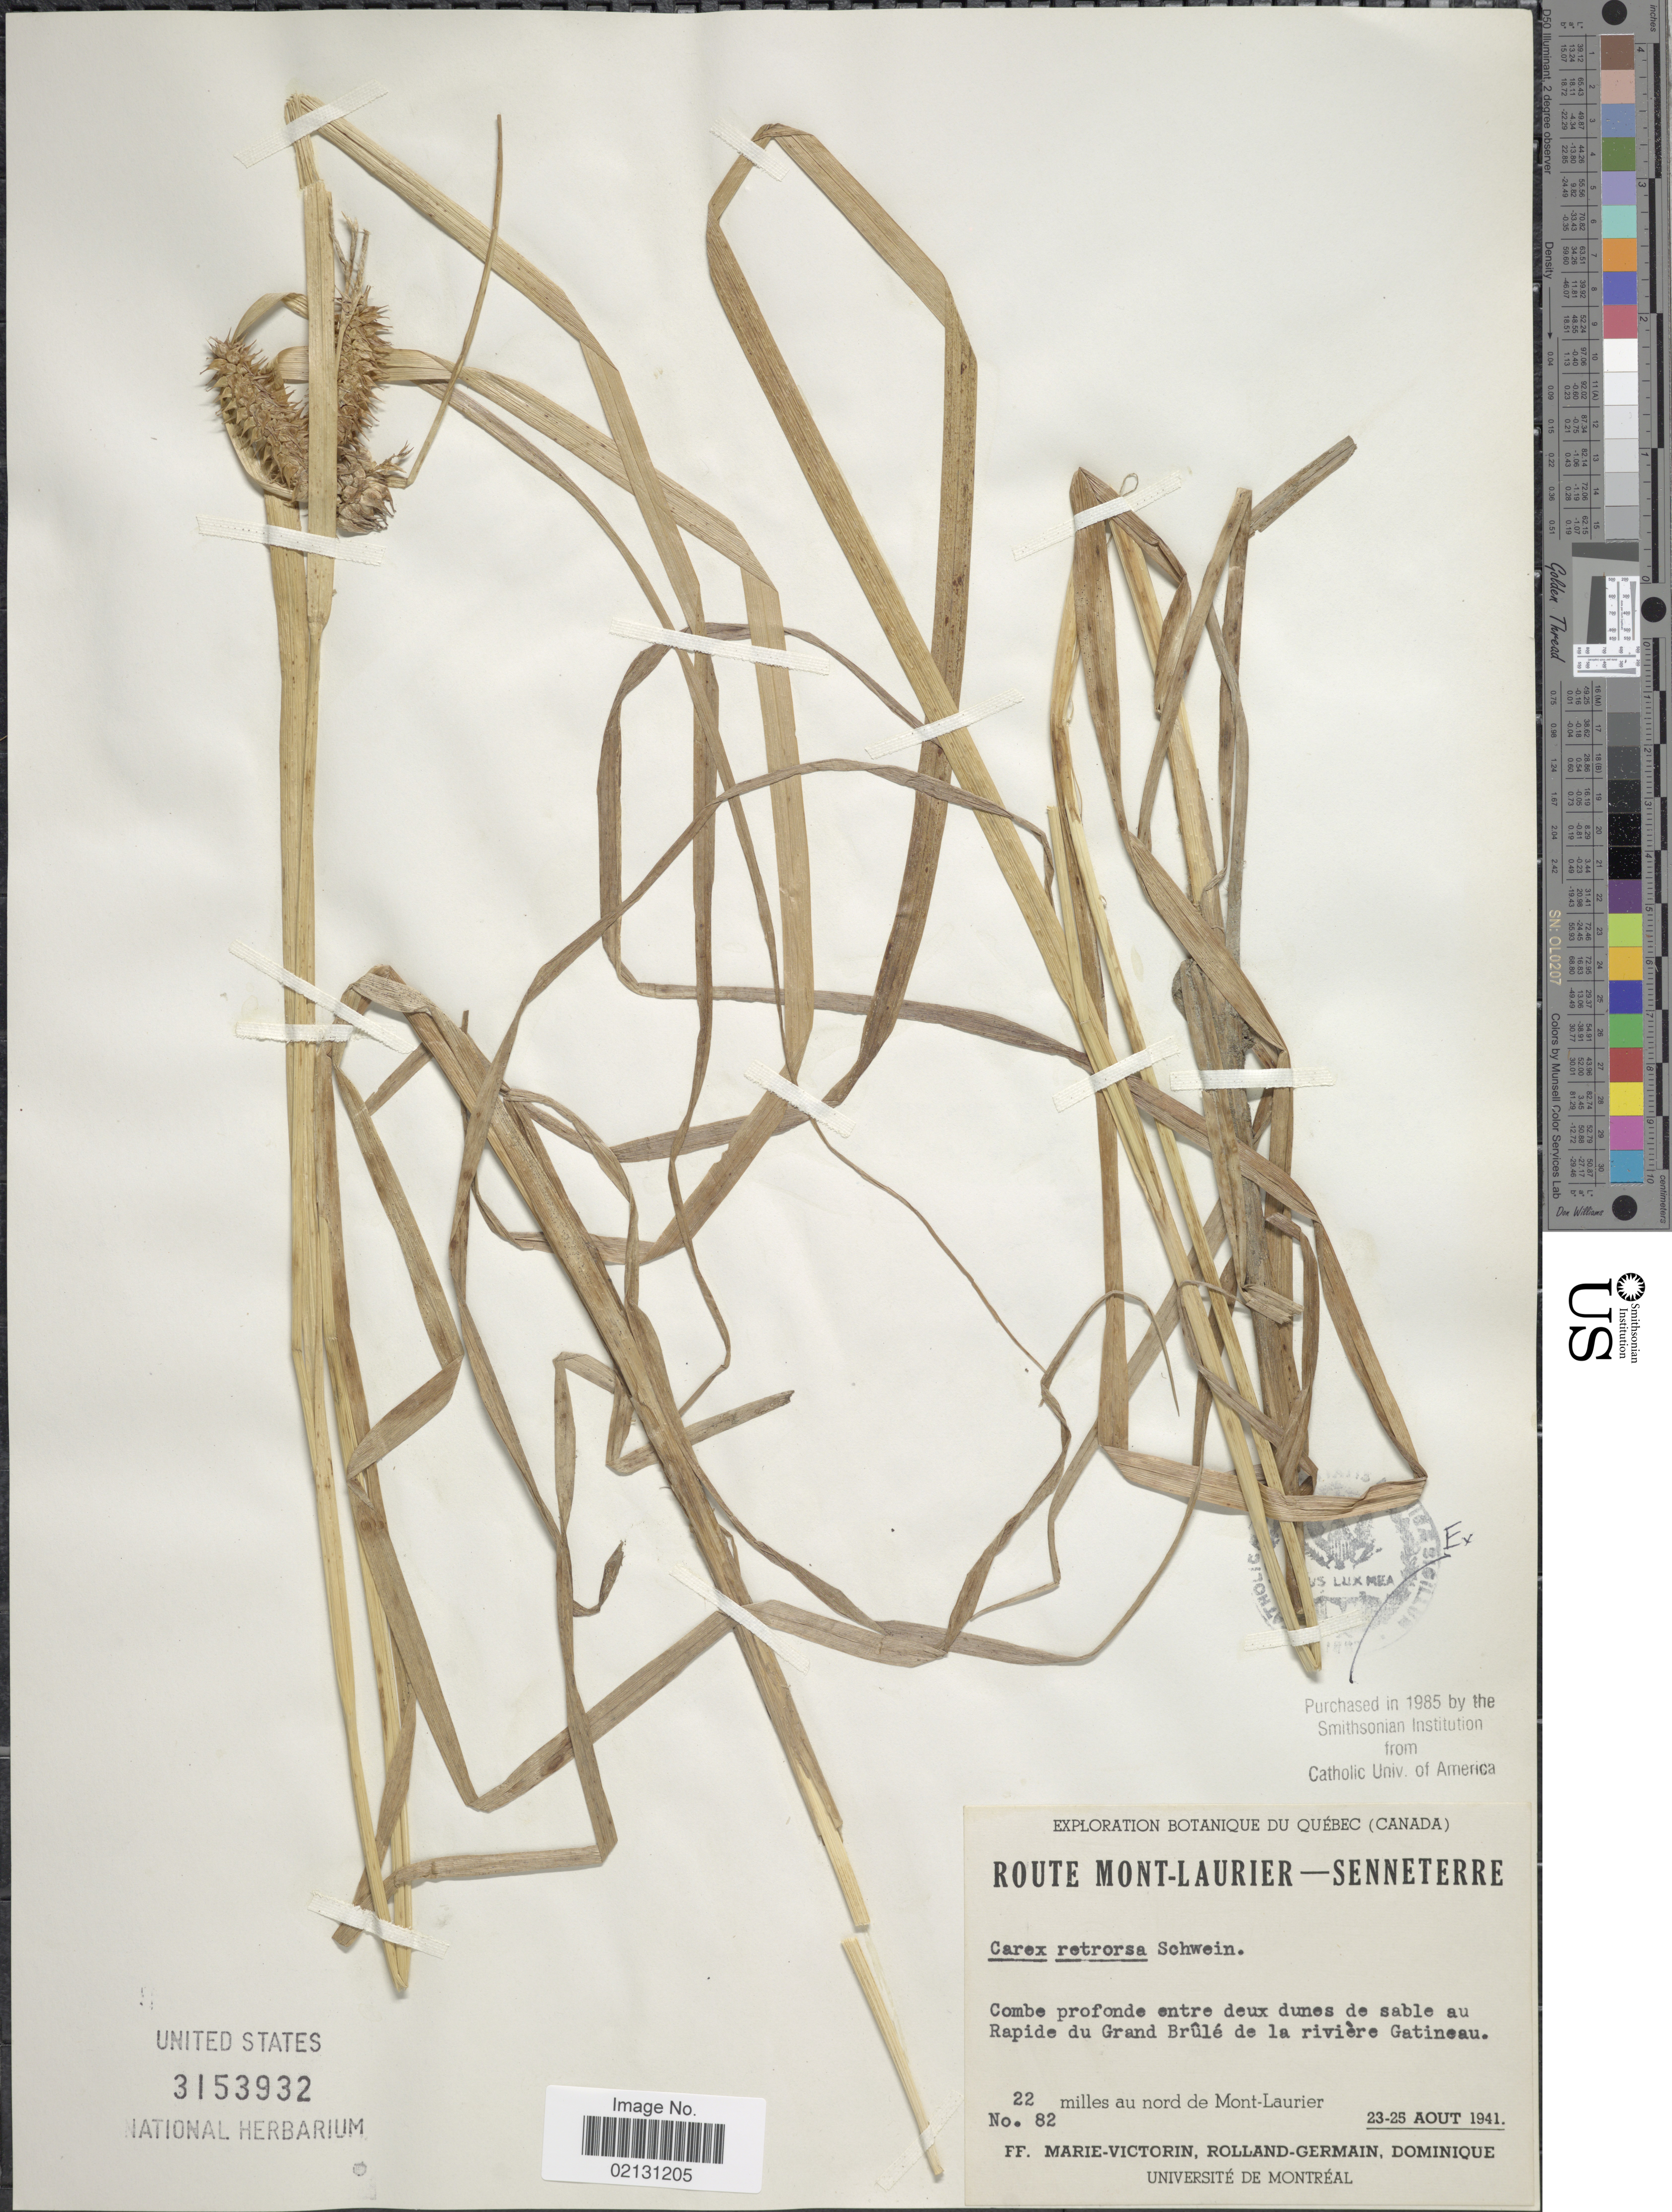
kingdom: Plantae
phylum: Tracheophyta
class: Liliopsida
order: Poales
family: Cyperaceae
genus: Carex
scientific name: Carex retrorsa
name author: Schwein.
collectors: F. Marie-Victorin, Rolland-Germain & Dominique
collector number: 82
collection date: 1941-08-23/1941-08-25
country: Canada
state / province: Quebec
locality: Route Mont-Laurier-Senneterre, Combe profonde entre deux dunes de sable au Rapide du Grand Brûlé de la rivière Gatineau, 22 miles au nord de Mont-Laurier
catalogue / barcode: US 3153932